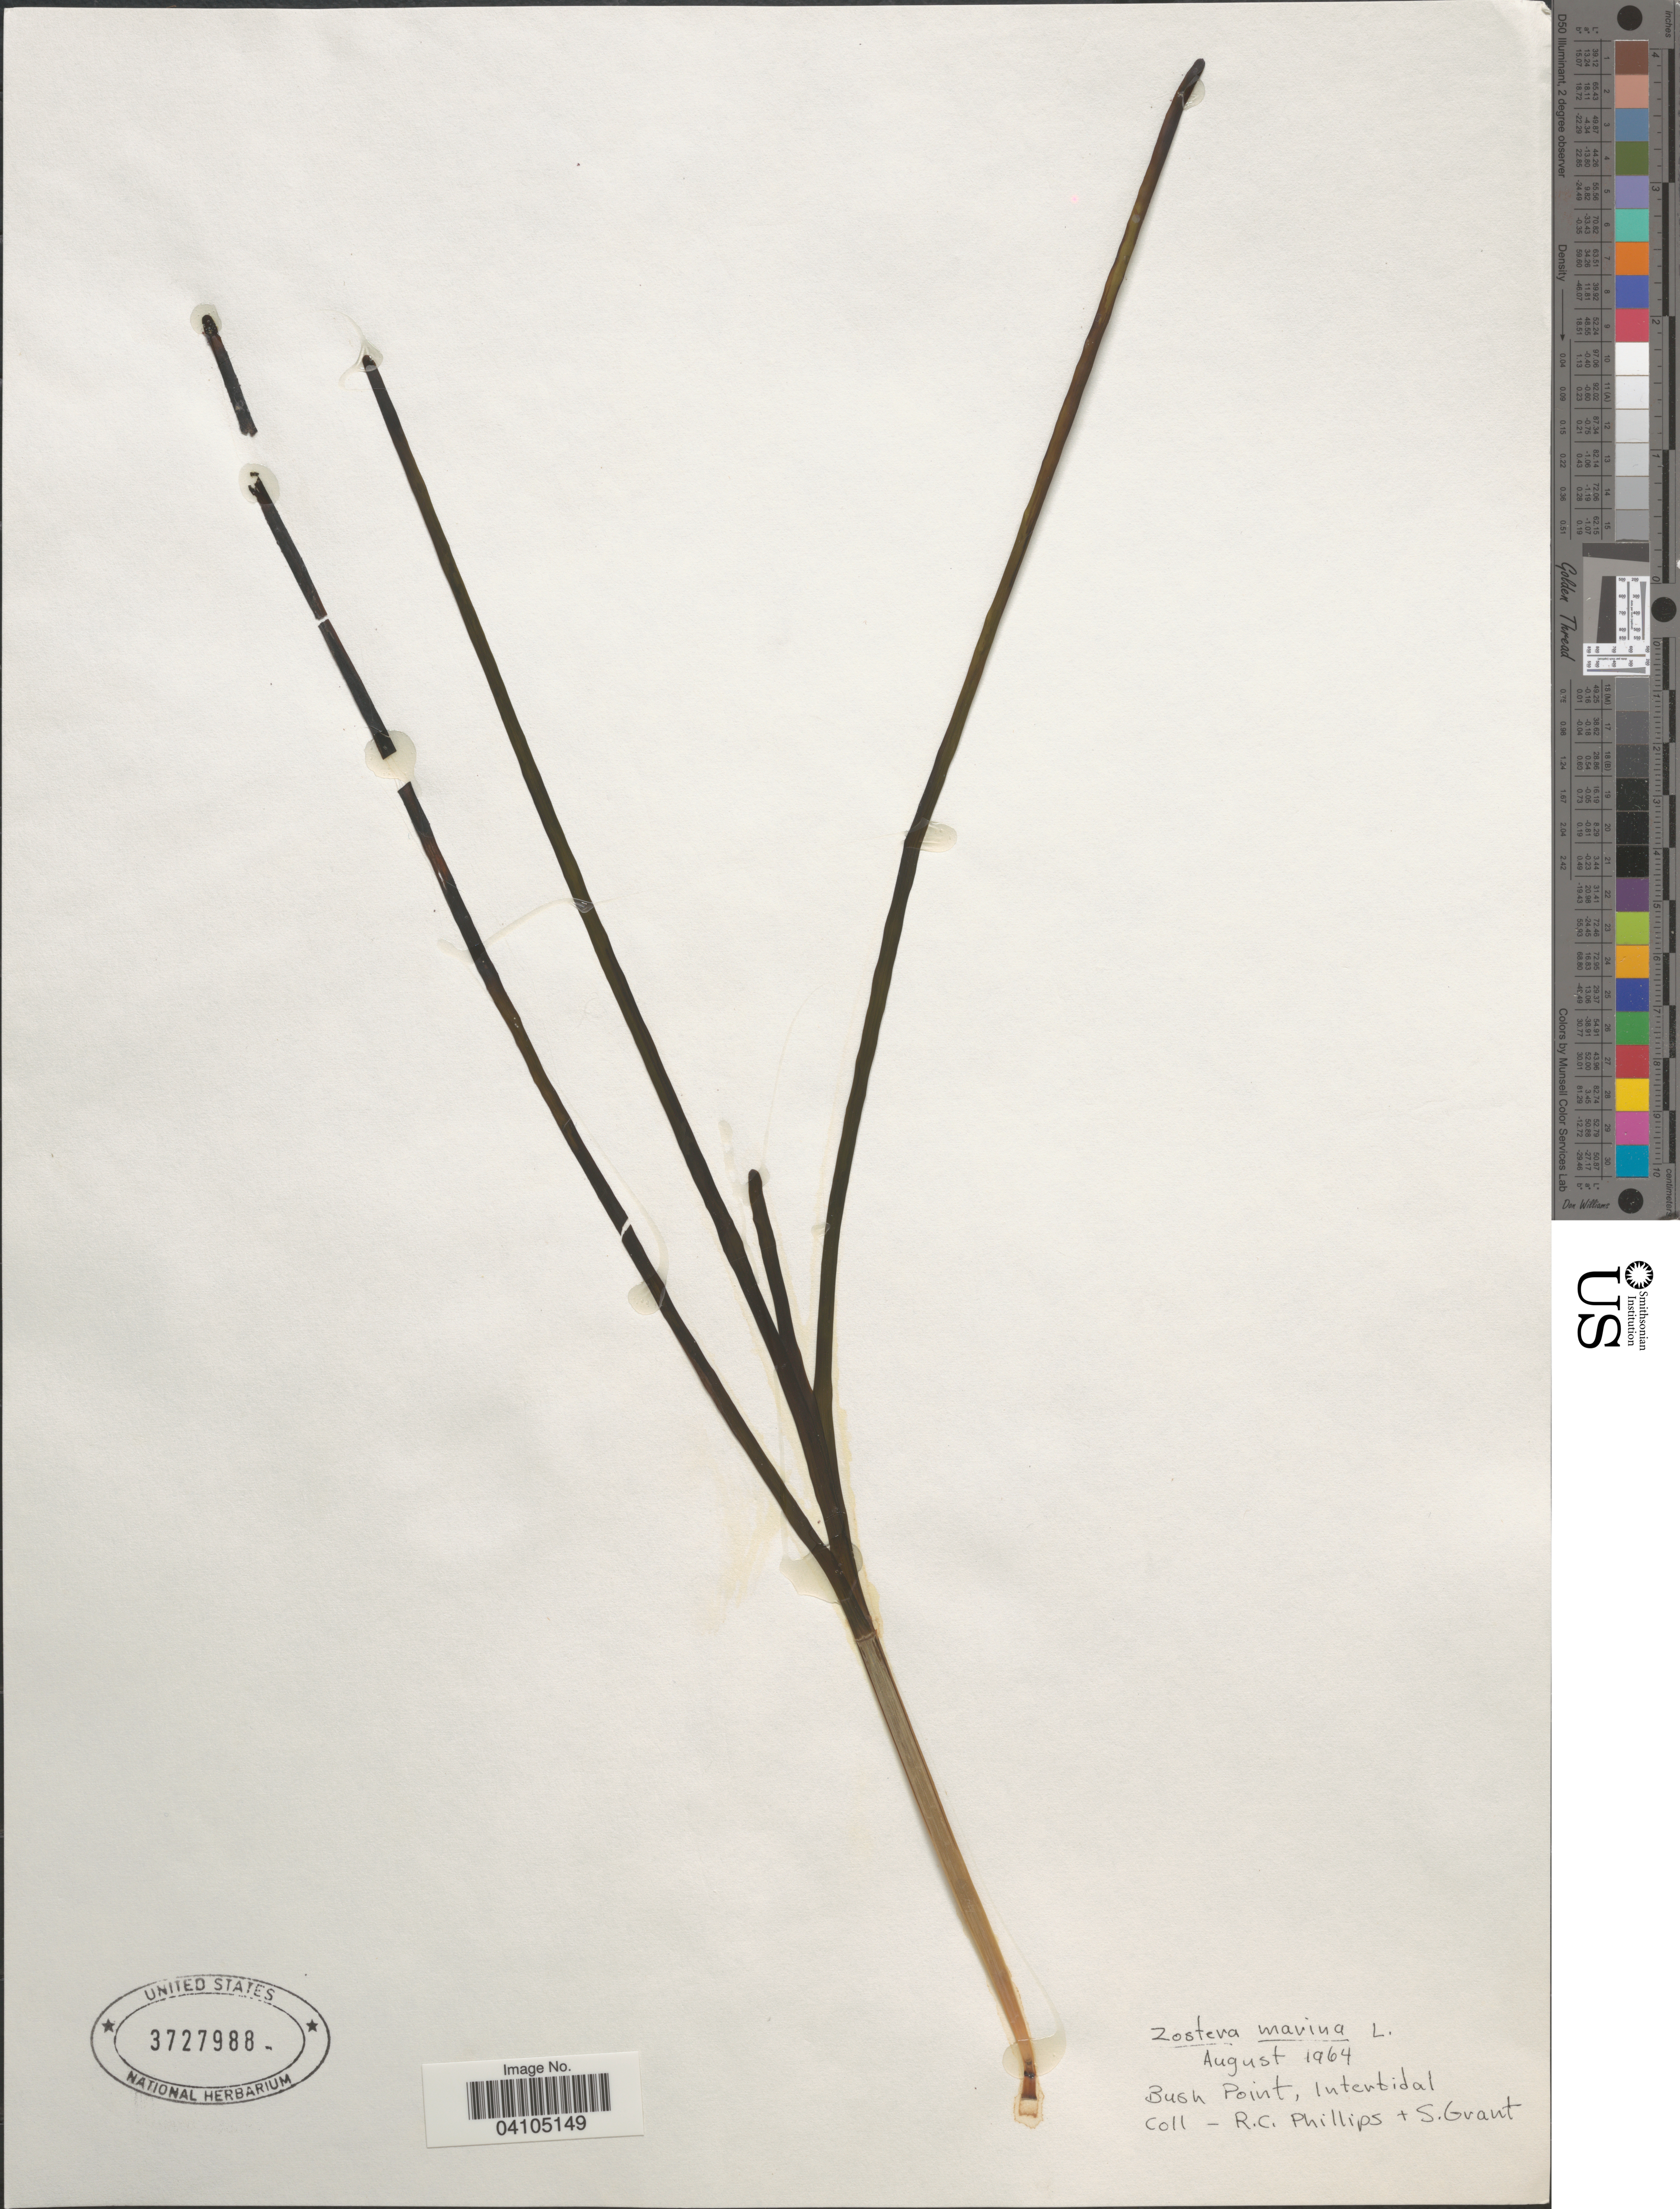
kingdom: Plantae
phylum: Tracheophyta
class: Liliopsida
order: Alismatales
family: Zosteraceae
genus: Zostera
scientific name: Zostera marina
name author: L.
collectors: R. C. Phillips & S. Grant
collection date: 1964-08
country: United States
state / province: Washington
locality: Bush Point.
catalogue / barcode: US 3727988